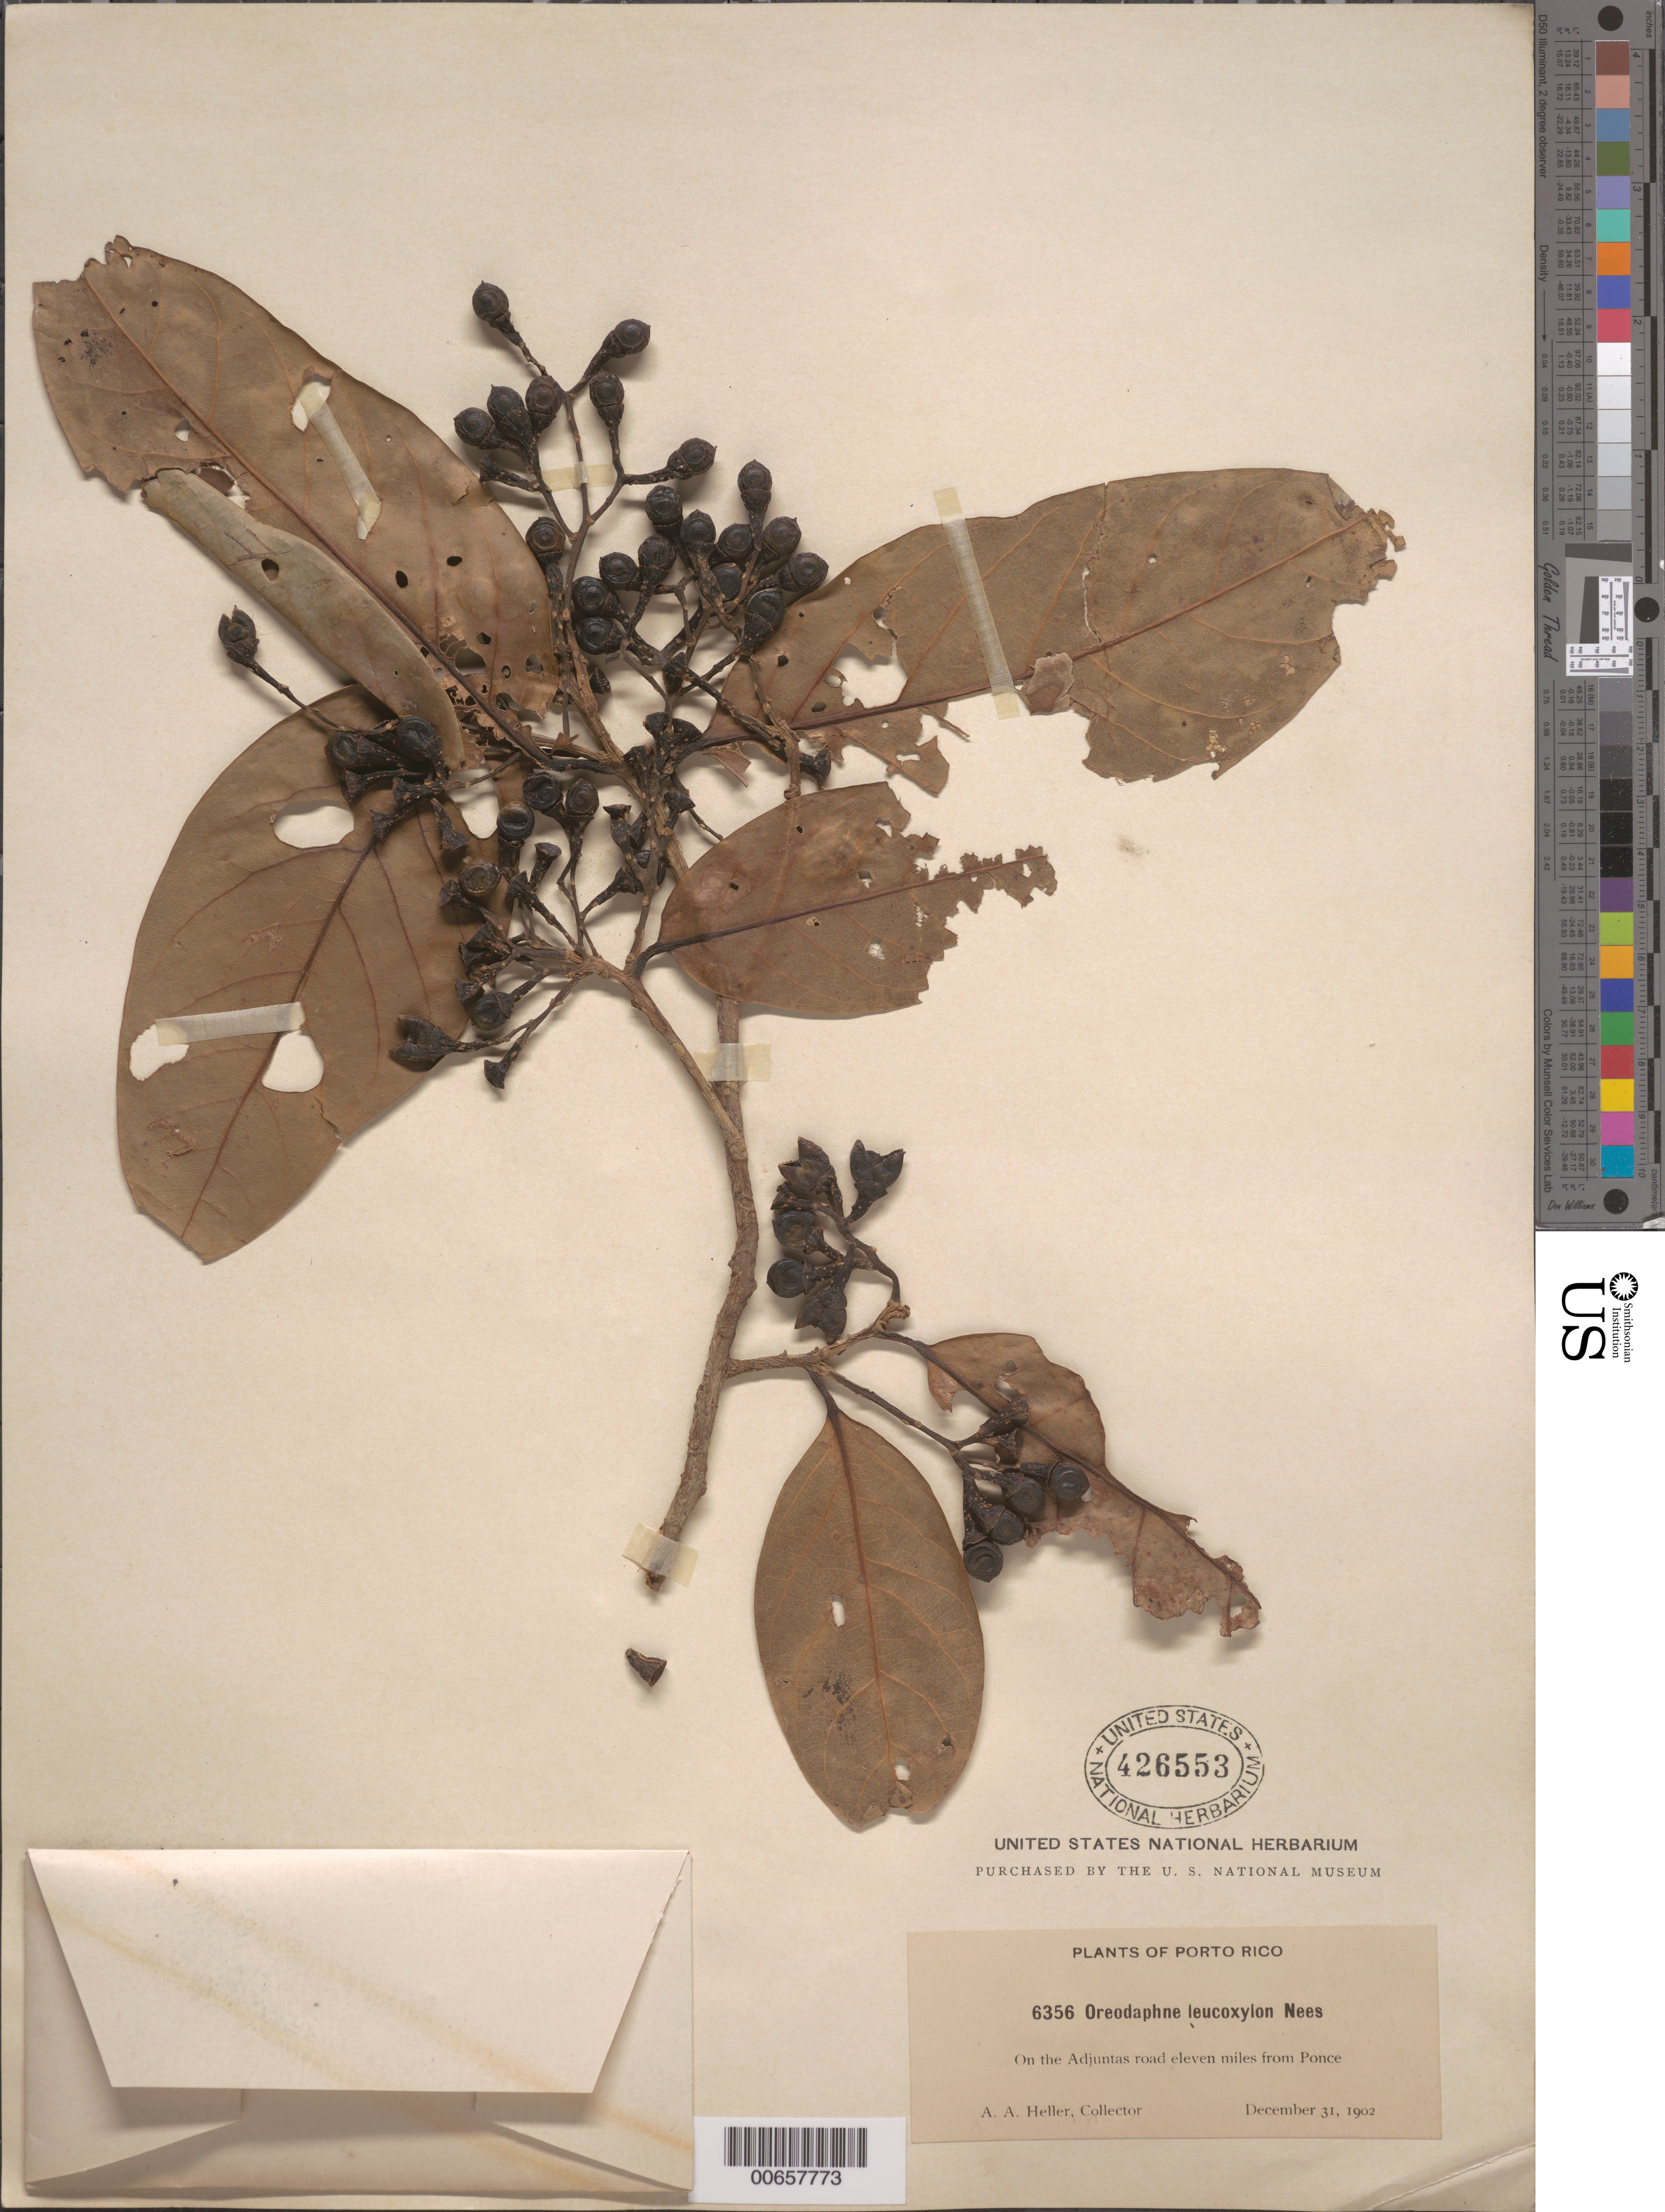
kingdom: Plantae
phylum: Tracheophyta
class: Magnoliopsida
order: Laurales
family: Lauraceae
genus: Ocotea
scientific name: Ocotea leucoxylon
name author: (Sw.) Laness.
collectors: A. A. Heller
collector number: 6356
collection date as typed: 31 Dec 1902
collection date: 1902-12-31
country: Puerto Rico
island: Greater Antilles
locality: Adjuntas Rd., 7 mi from Ponce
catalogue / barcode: US 426553